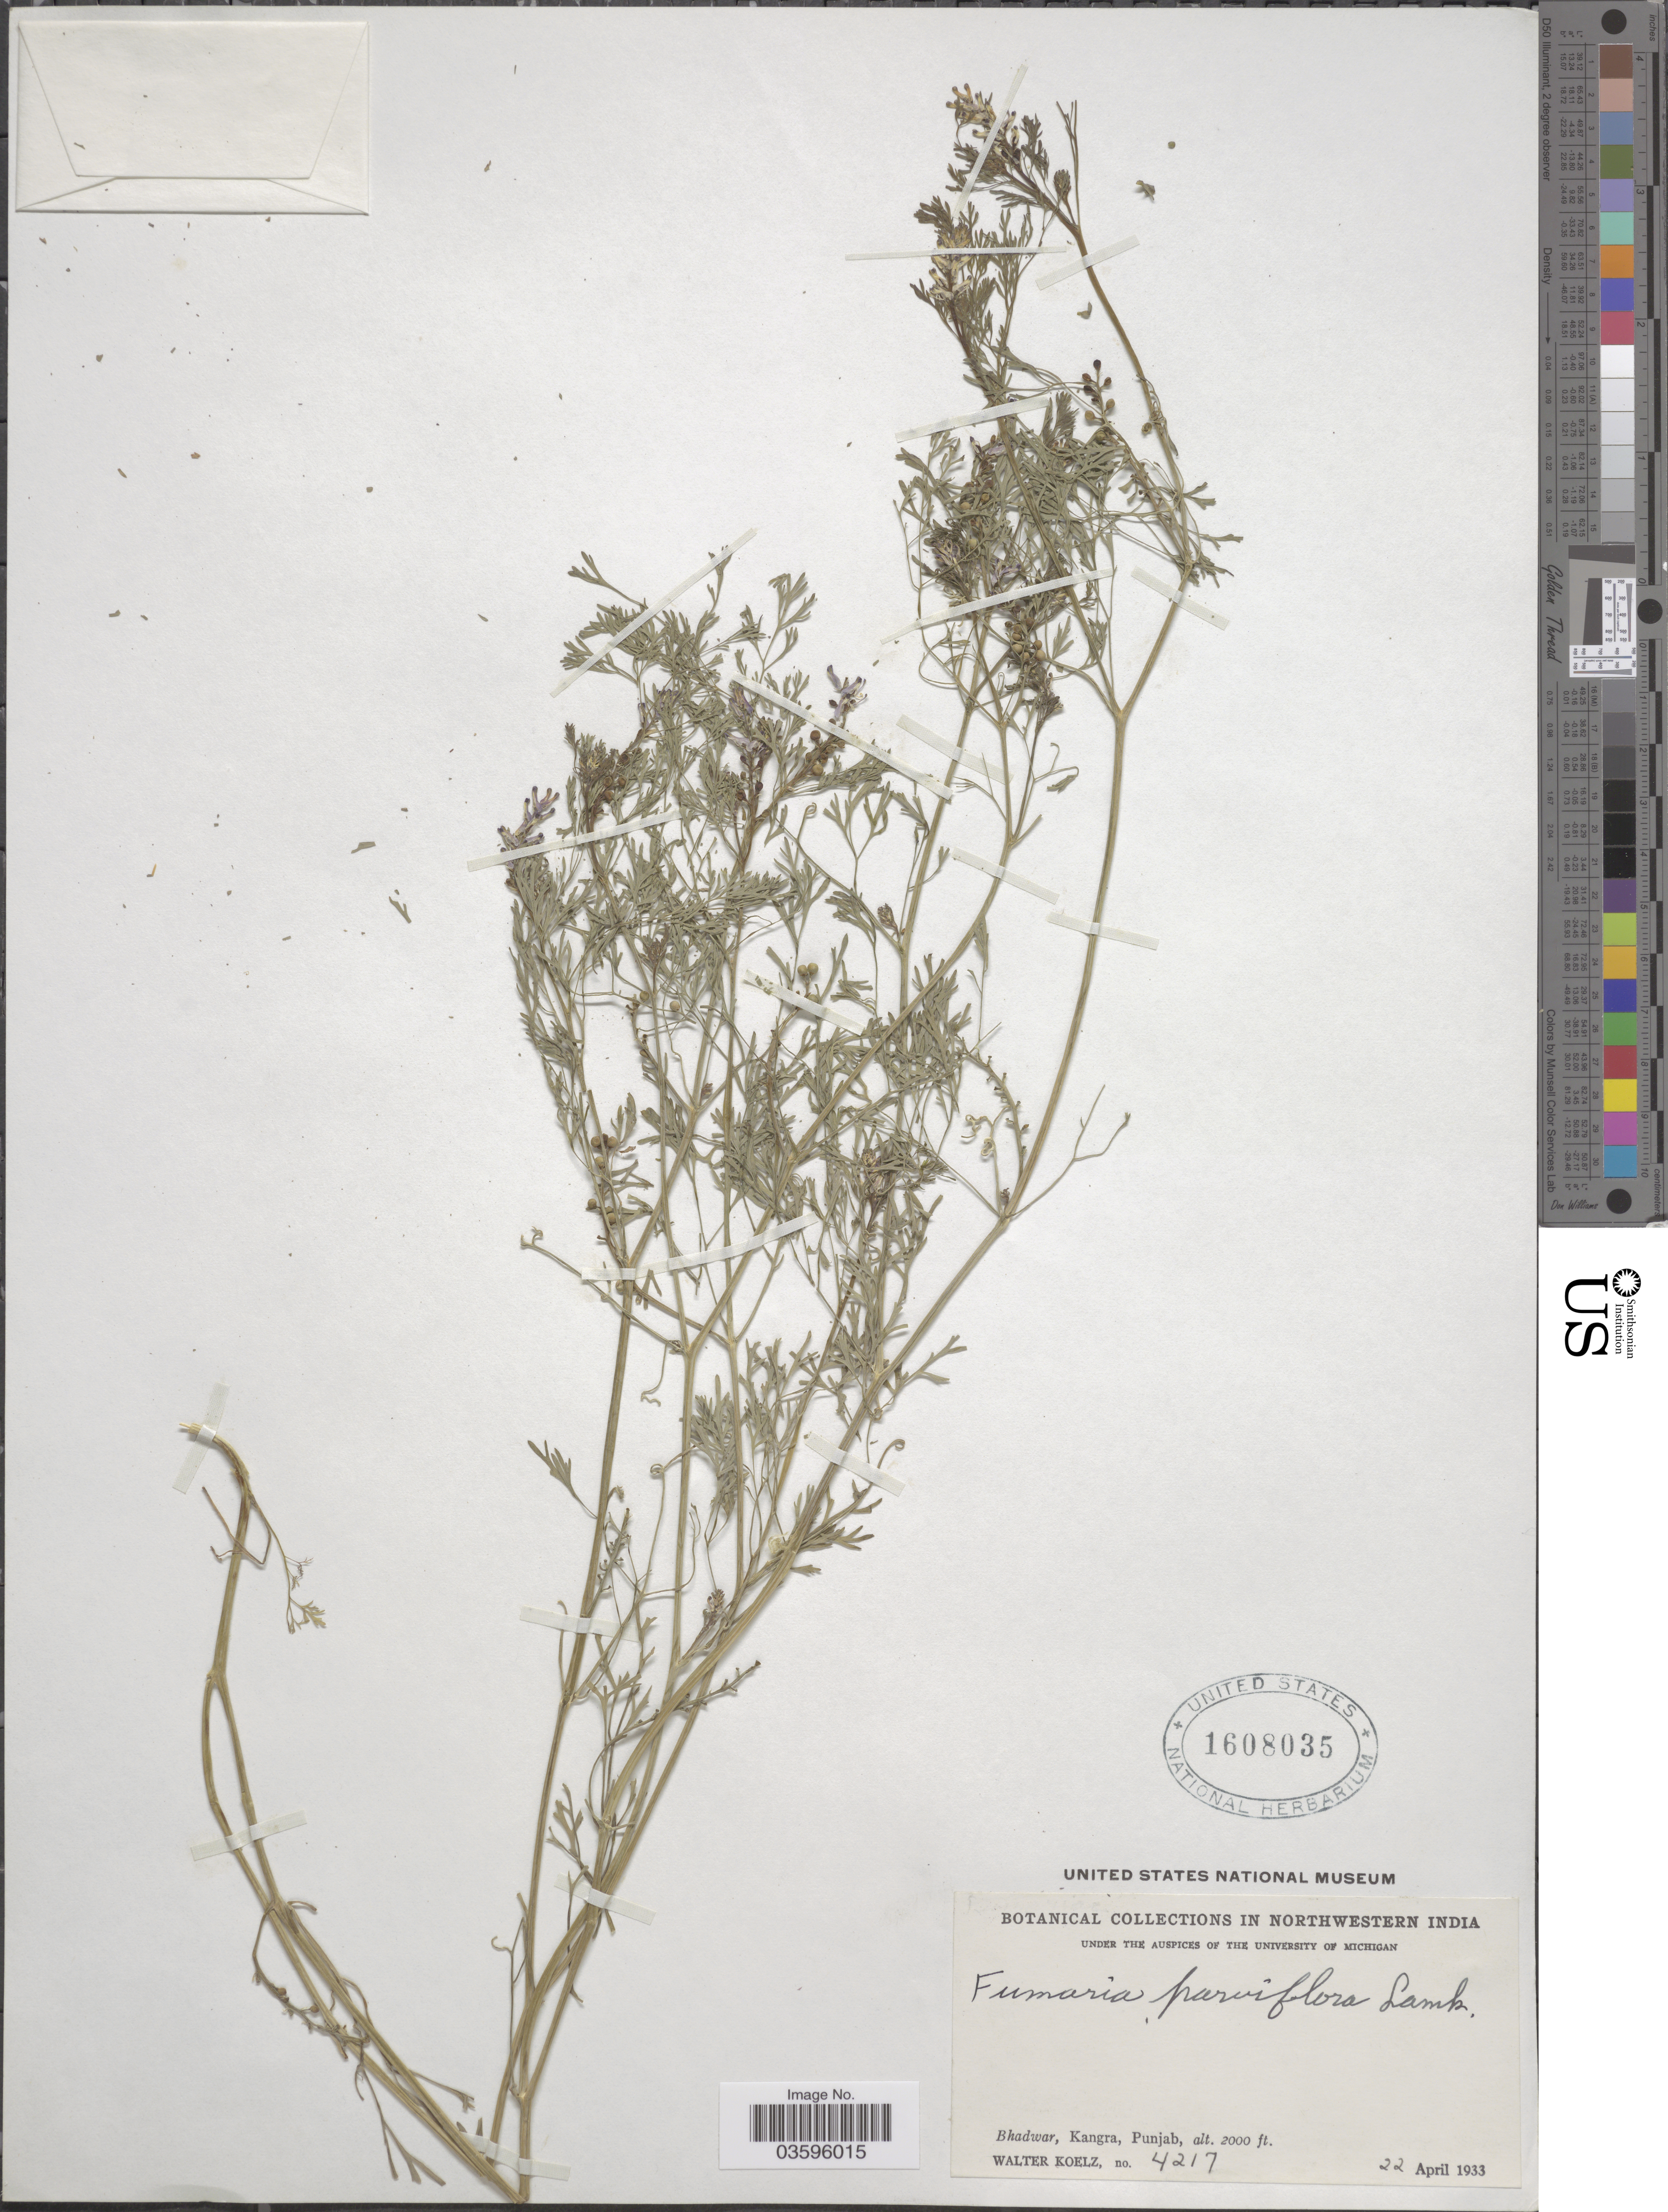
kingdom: Plantae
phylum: Tracheophyta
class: Magnoliopsida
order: Ranunculales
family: Papaveraceae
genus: Fumaria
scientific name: Fumaria parviflora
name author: Lam.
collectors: W. N. Koelz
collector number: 4217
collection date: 1933-04-22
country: India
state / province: Punjab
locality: Northwestern India. Bhadwar, Kangra.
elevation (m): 610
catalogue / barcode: US 1608035